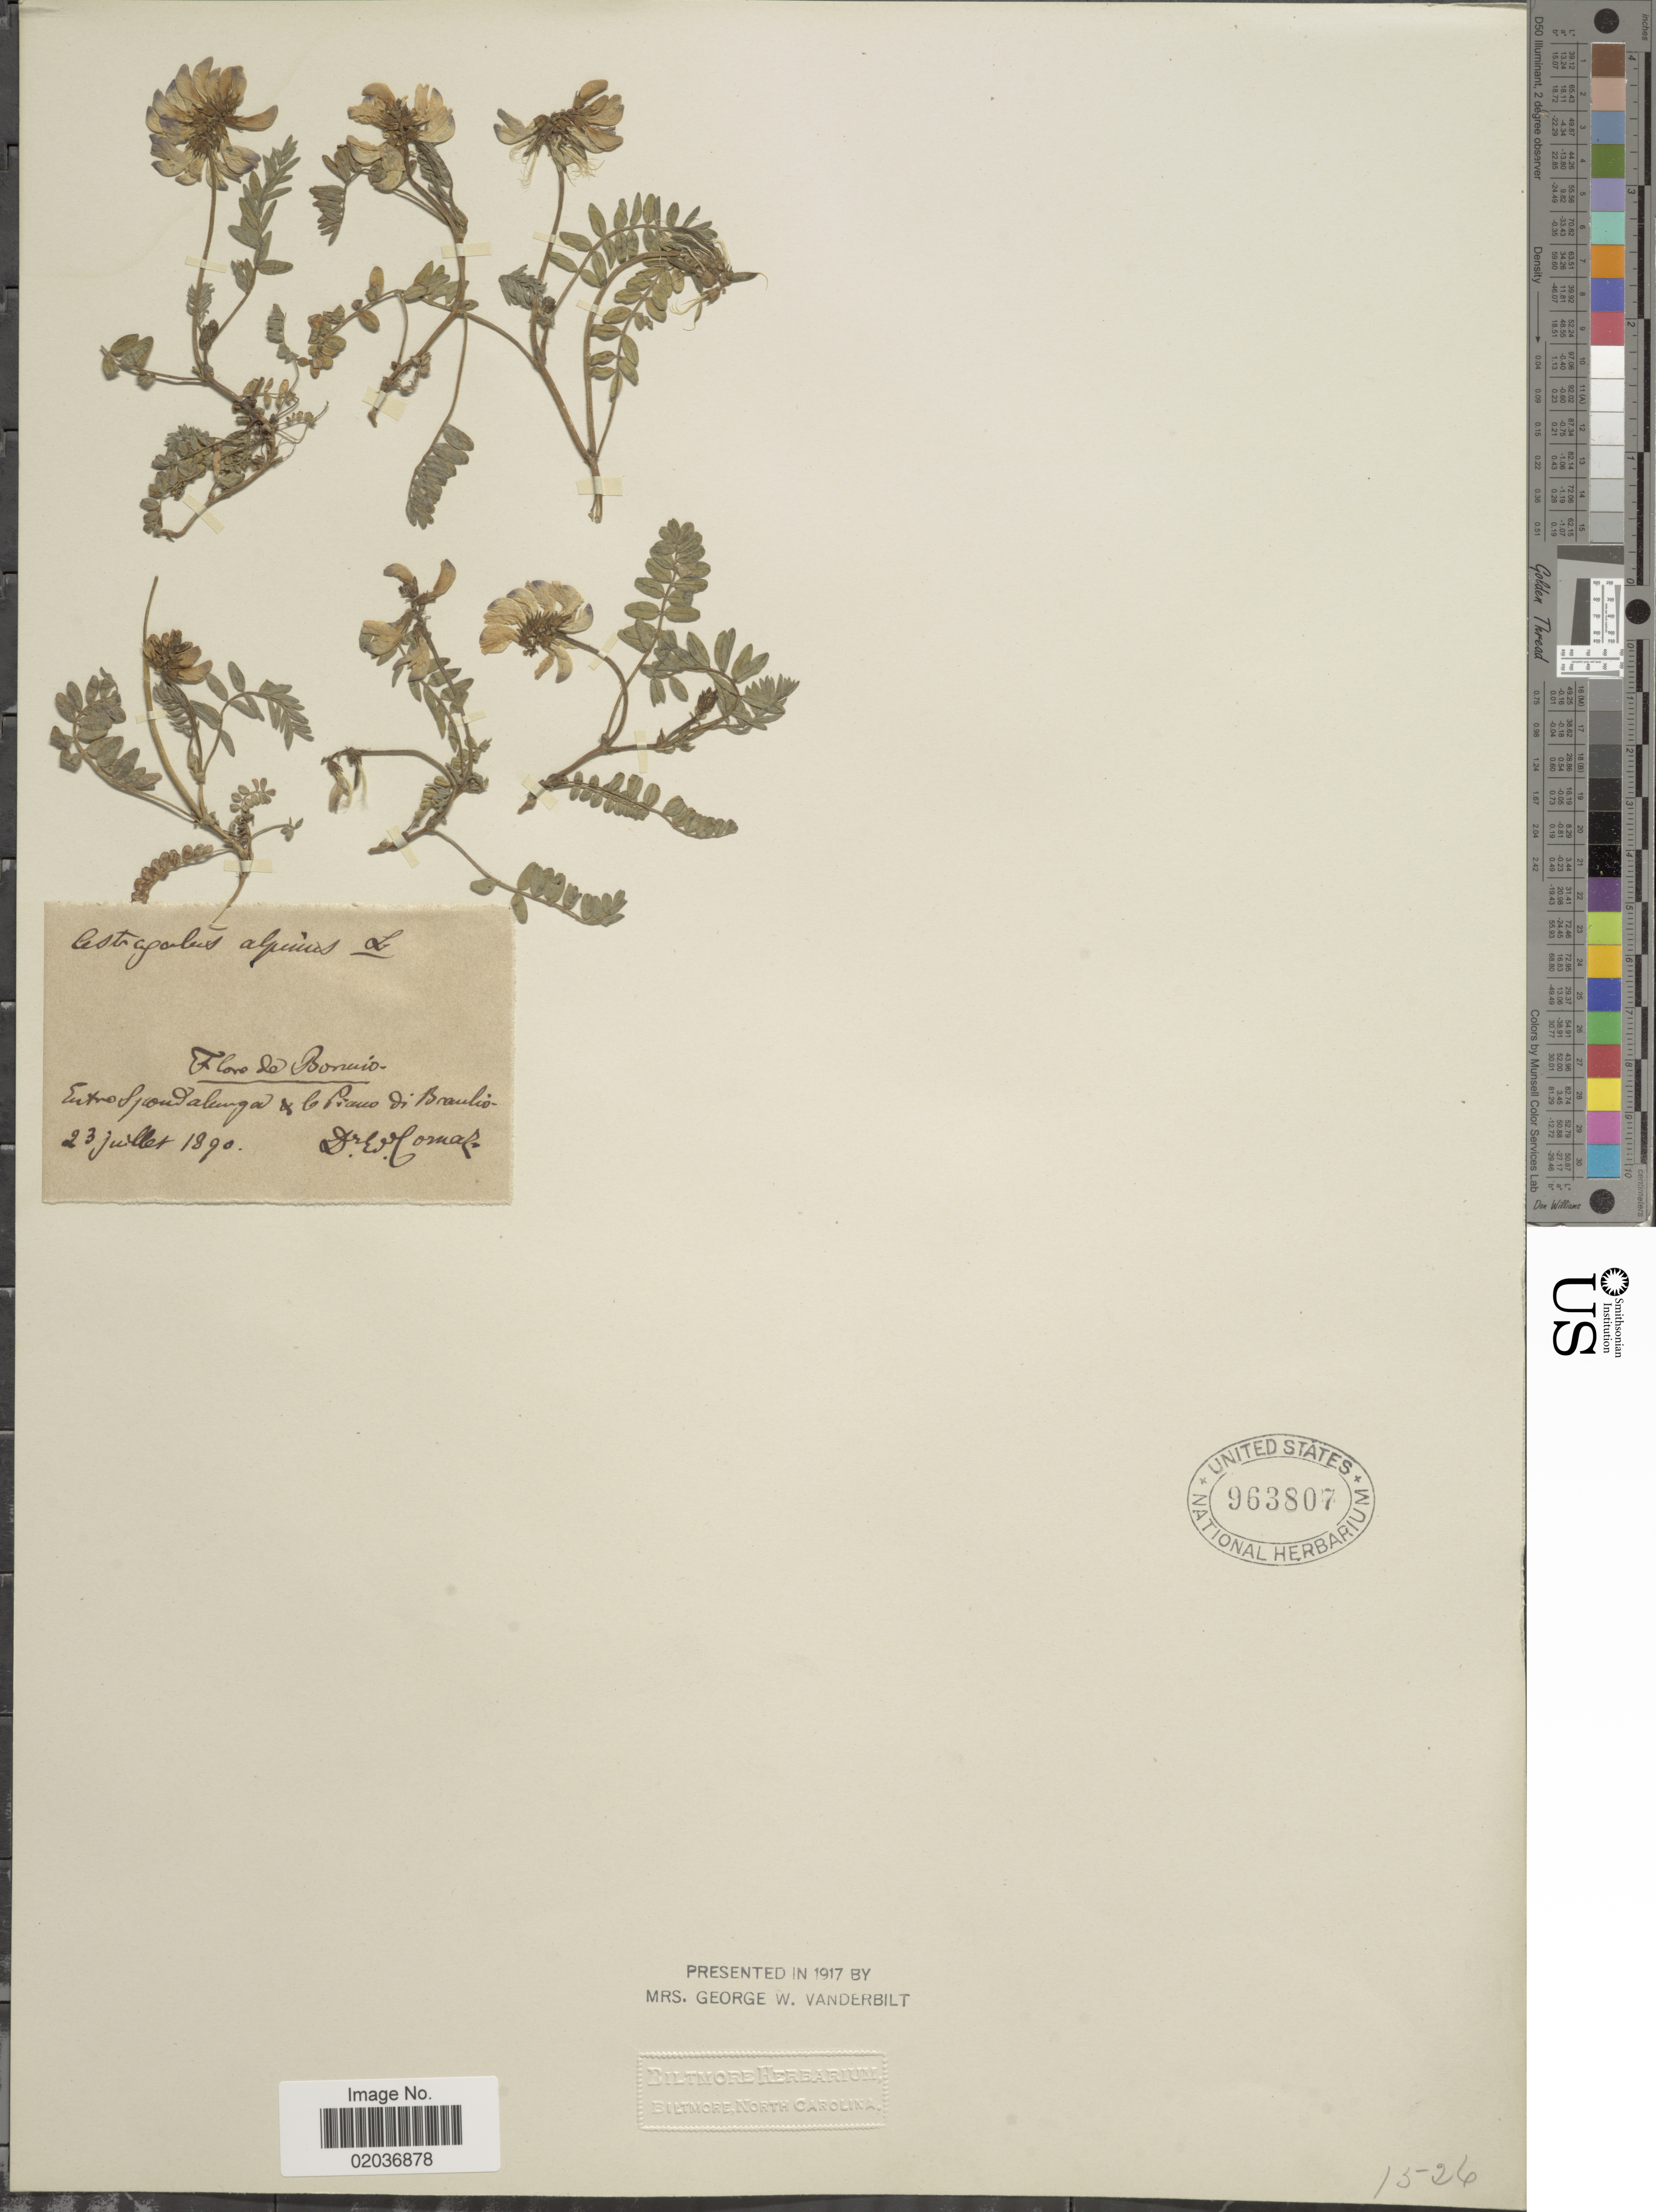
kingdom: Plantae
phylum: Tracheophyta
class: Magnoliopsida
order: Fabales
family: Fabaceae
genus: Astragalus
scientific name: Astragalus alpinus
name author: L.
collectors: E. Cornaz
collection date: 1890-07-23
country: Italy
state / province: Lombardy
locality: Flore de Bormio. Braulio.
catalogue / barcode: US 963807